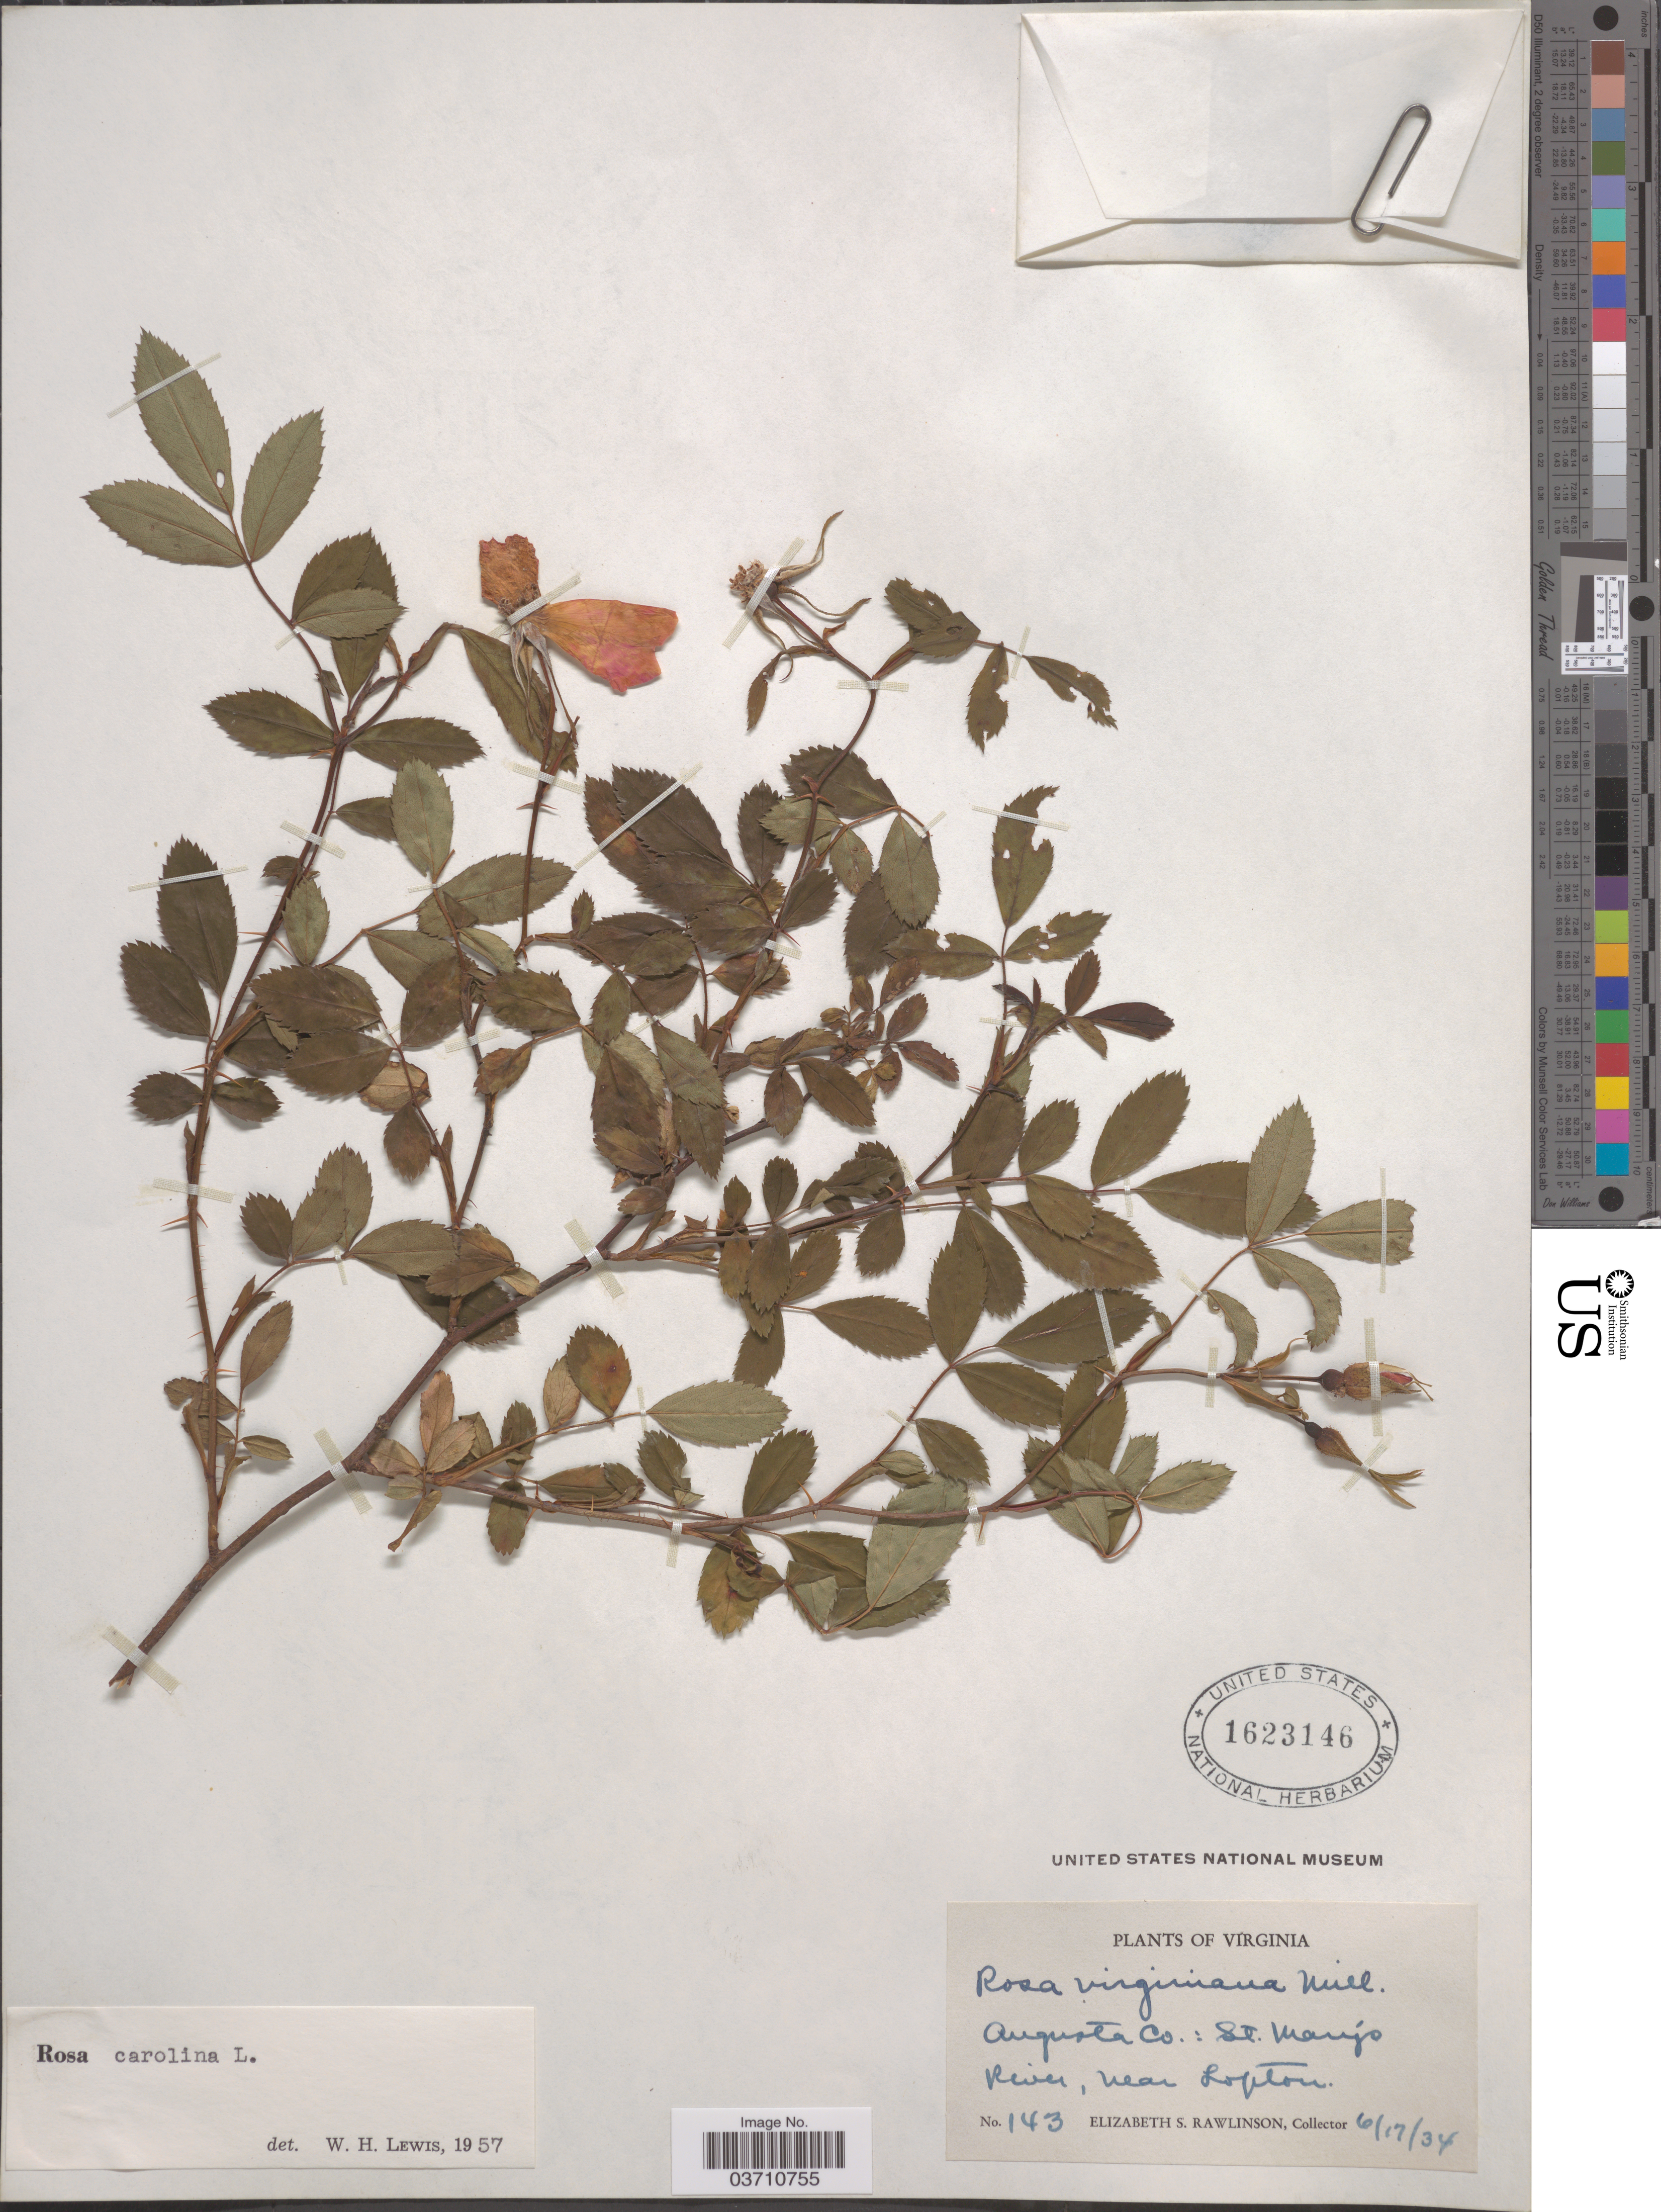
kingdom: Plantae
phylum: Tracheophyta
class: Magnoliopsida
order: Rosales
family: Rosaceae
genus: Rosa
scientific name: Rosa carolina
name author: L.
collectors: E. S. Rawlinson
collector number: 143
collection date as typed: Transcribed d/m/y: 17/6/34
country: United States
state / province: Virginia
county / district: Augusta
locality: Augusta Co.: St. Mary's River, near Lofton.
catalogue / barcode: US 1623146